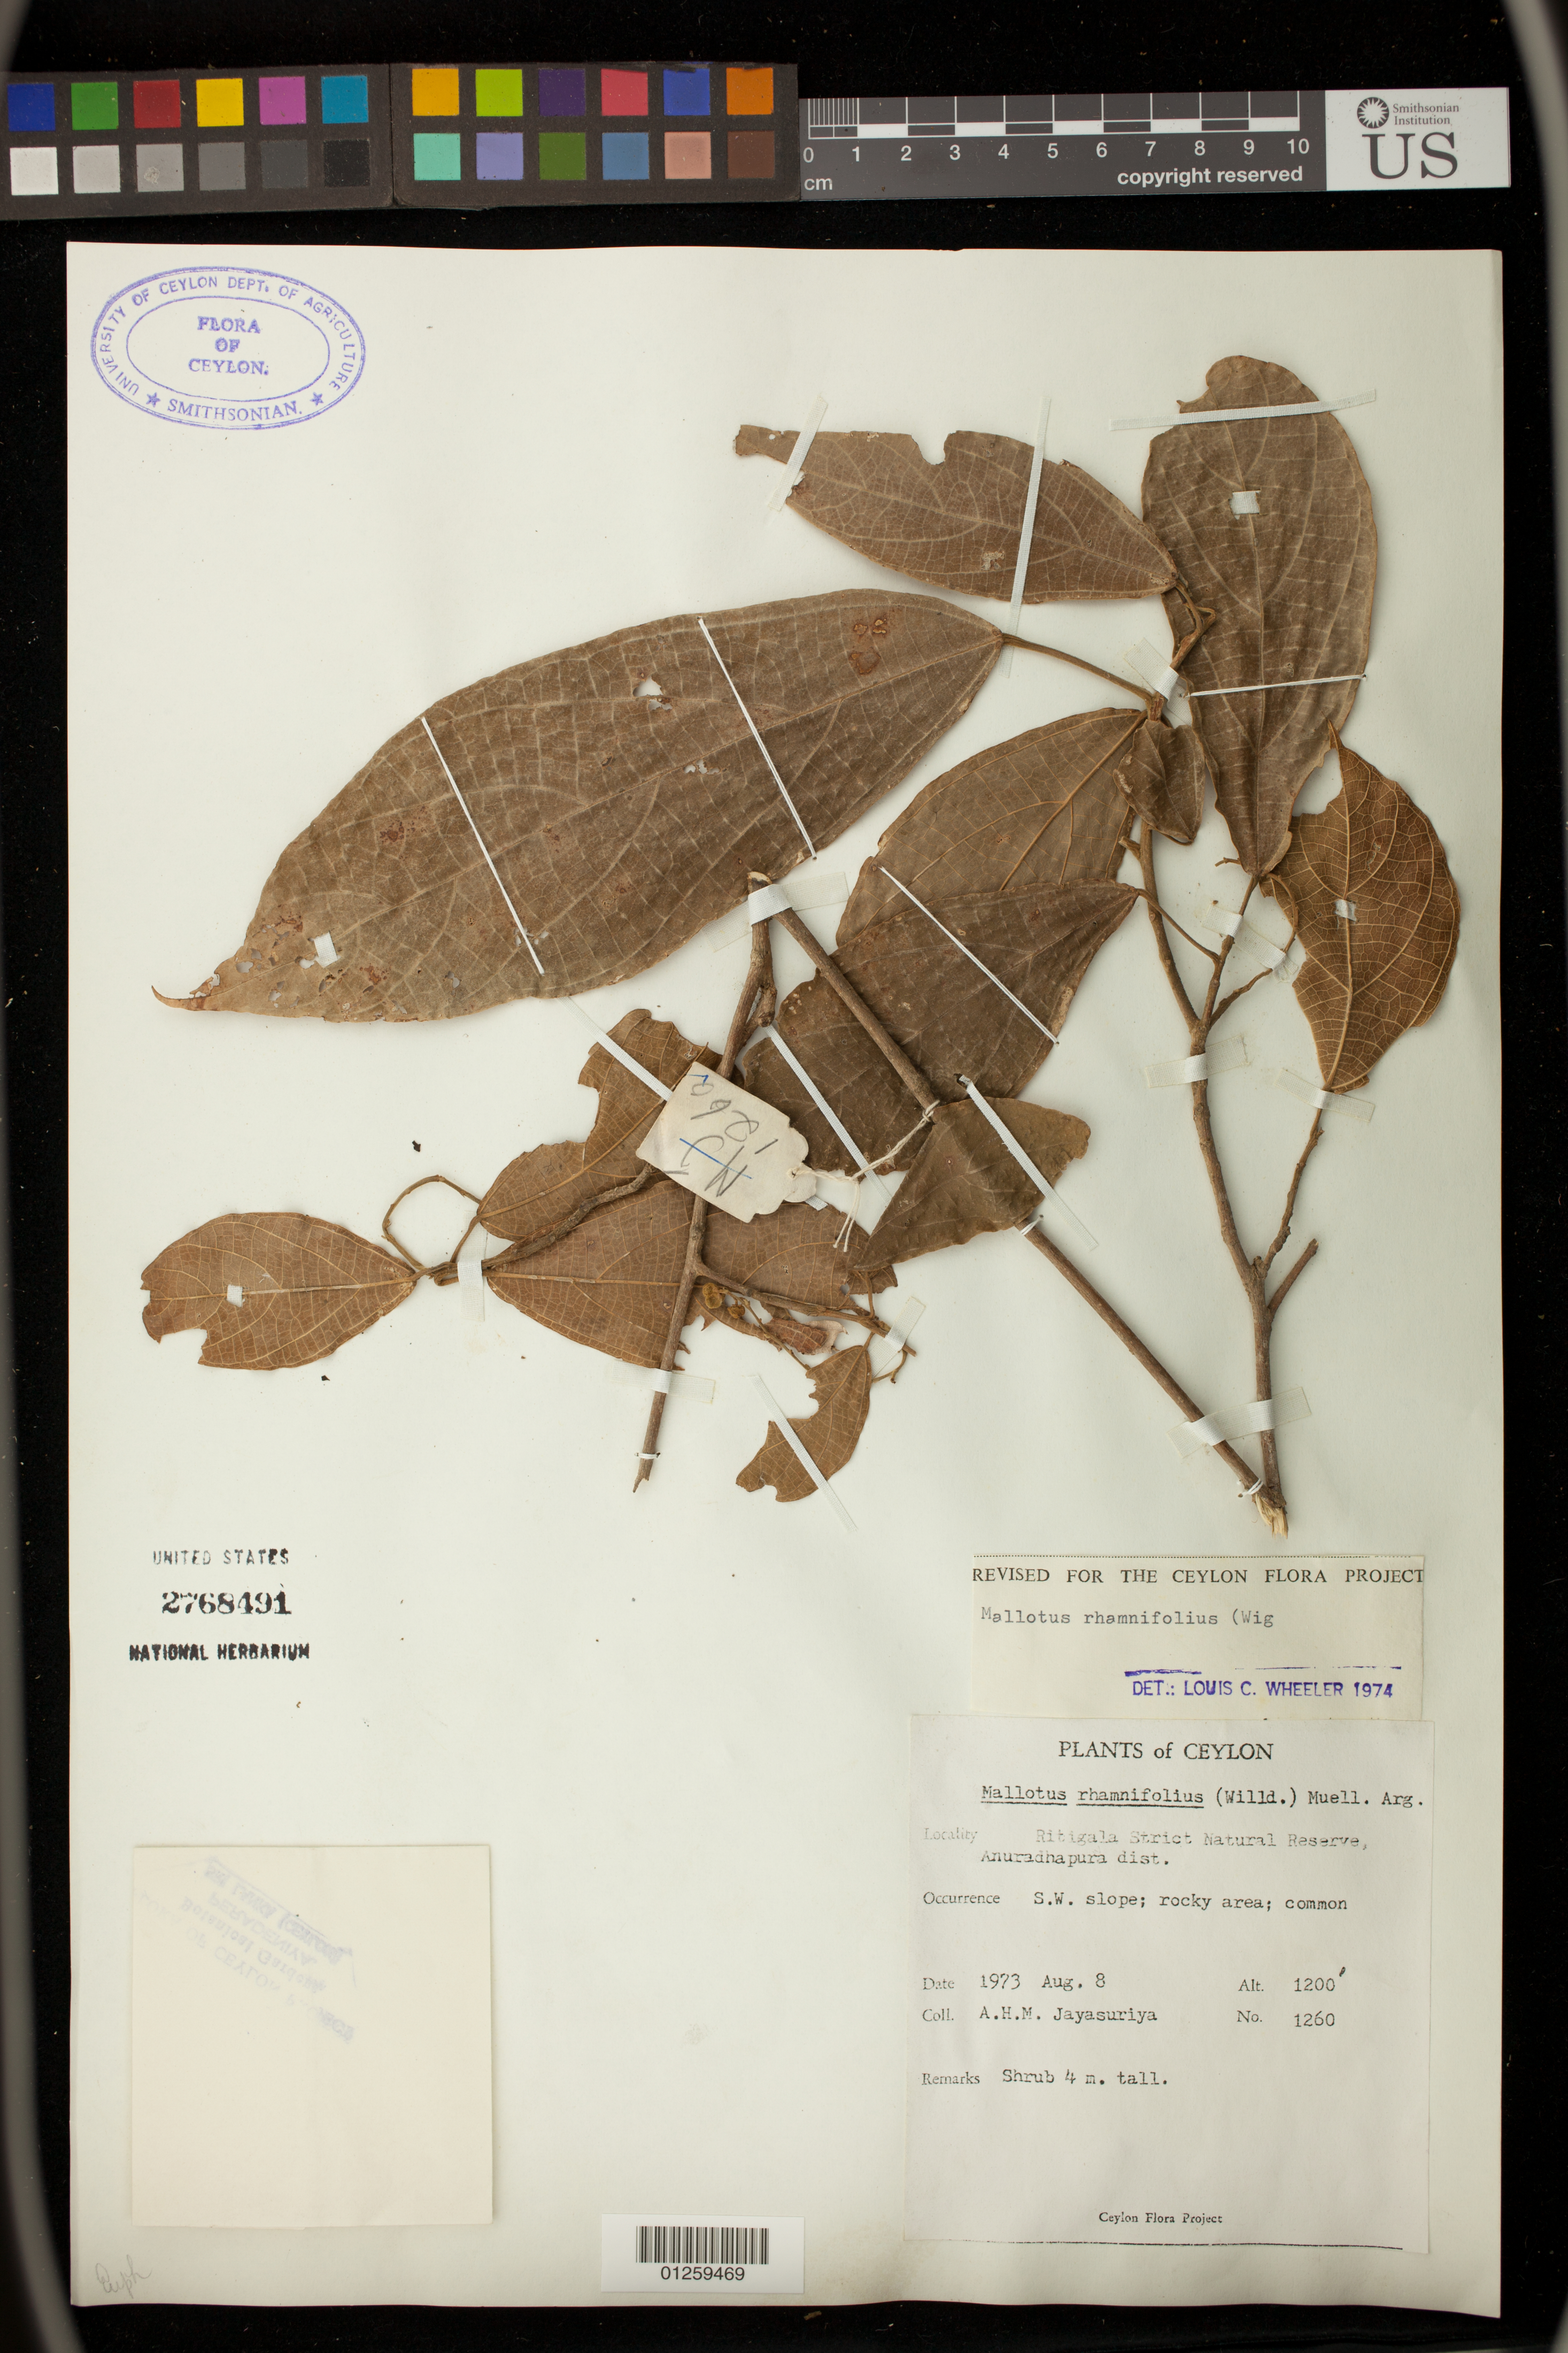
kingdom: Plantae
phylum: Tracheophyta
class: Magnoliopsida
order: Malpighiales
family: Euphorbiaceae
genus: Mallotus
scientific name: Mallotus rhamnifolius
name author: (Willd.) Müll. Arg.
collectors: A. H. Jayasuriya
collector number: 1260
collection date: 1973-08-08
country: Sri Lanka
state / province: North Central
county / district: Anuradhapura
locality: Ritigala Strict Natural Reserve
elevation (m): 366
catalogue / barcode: US 2768491